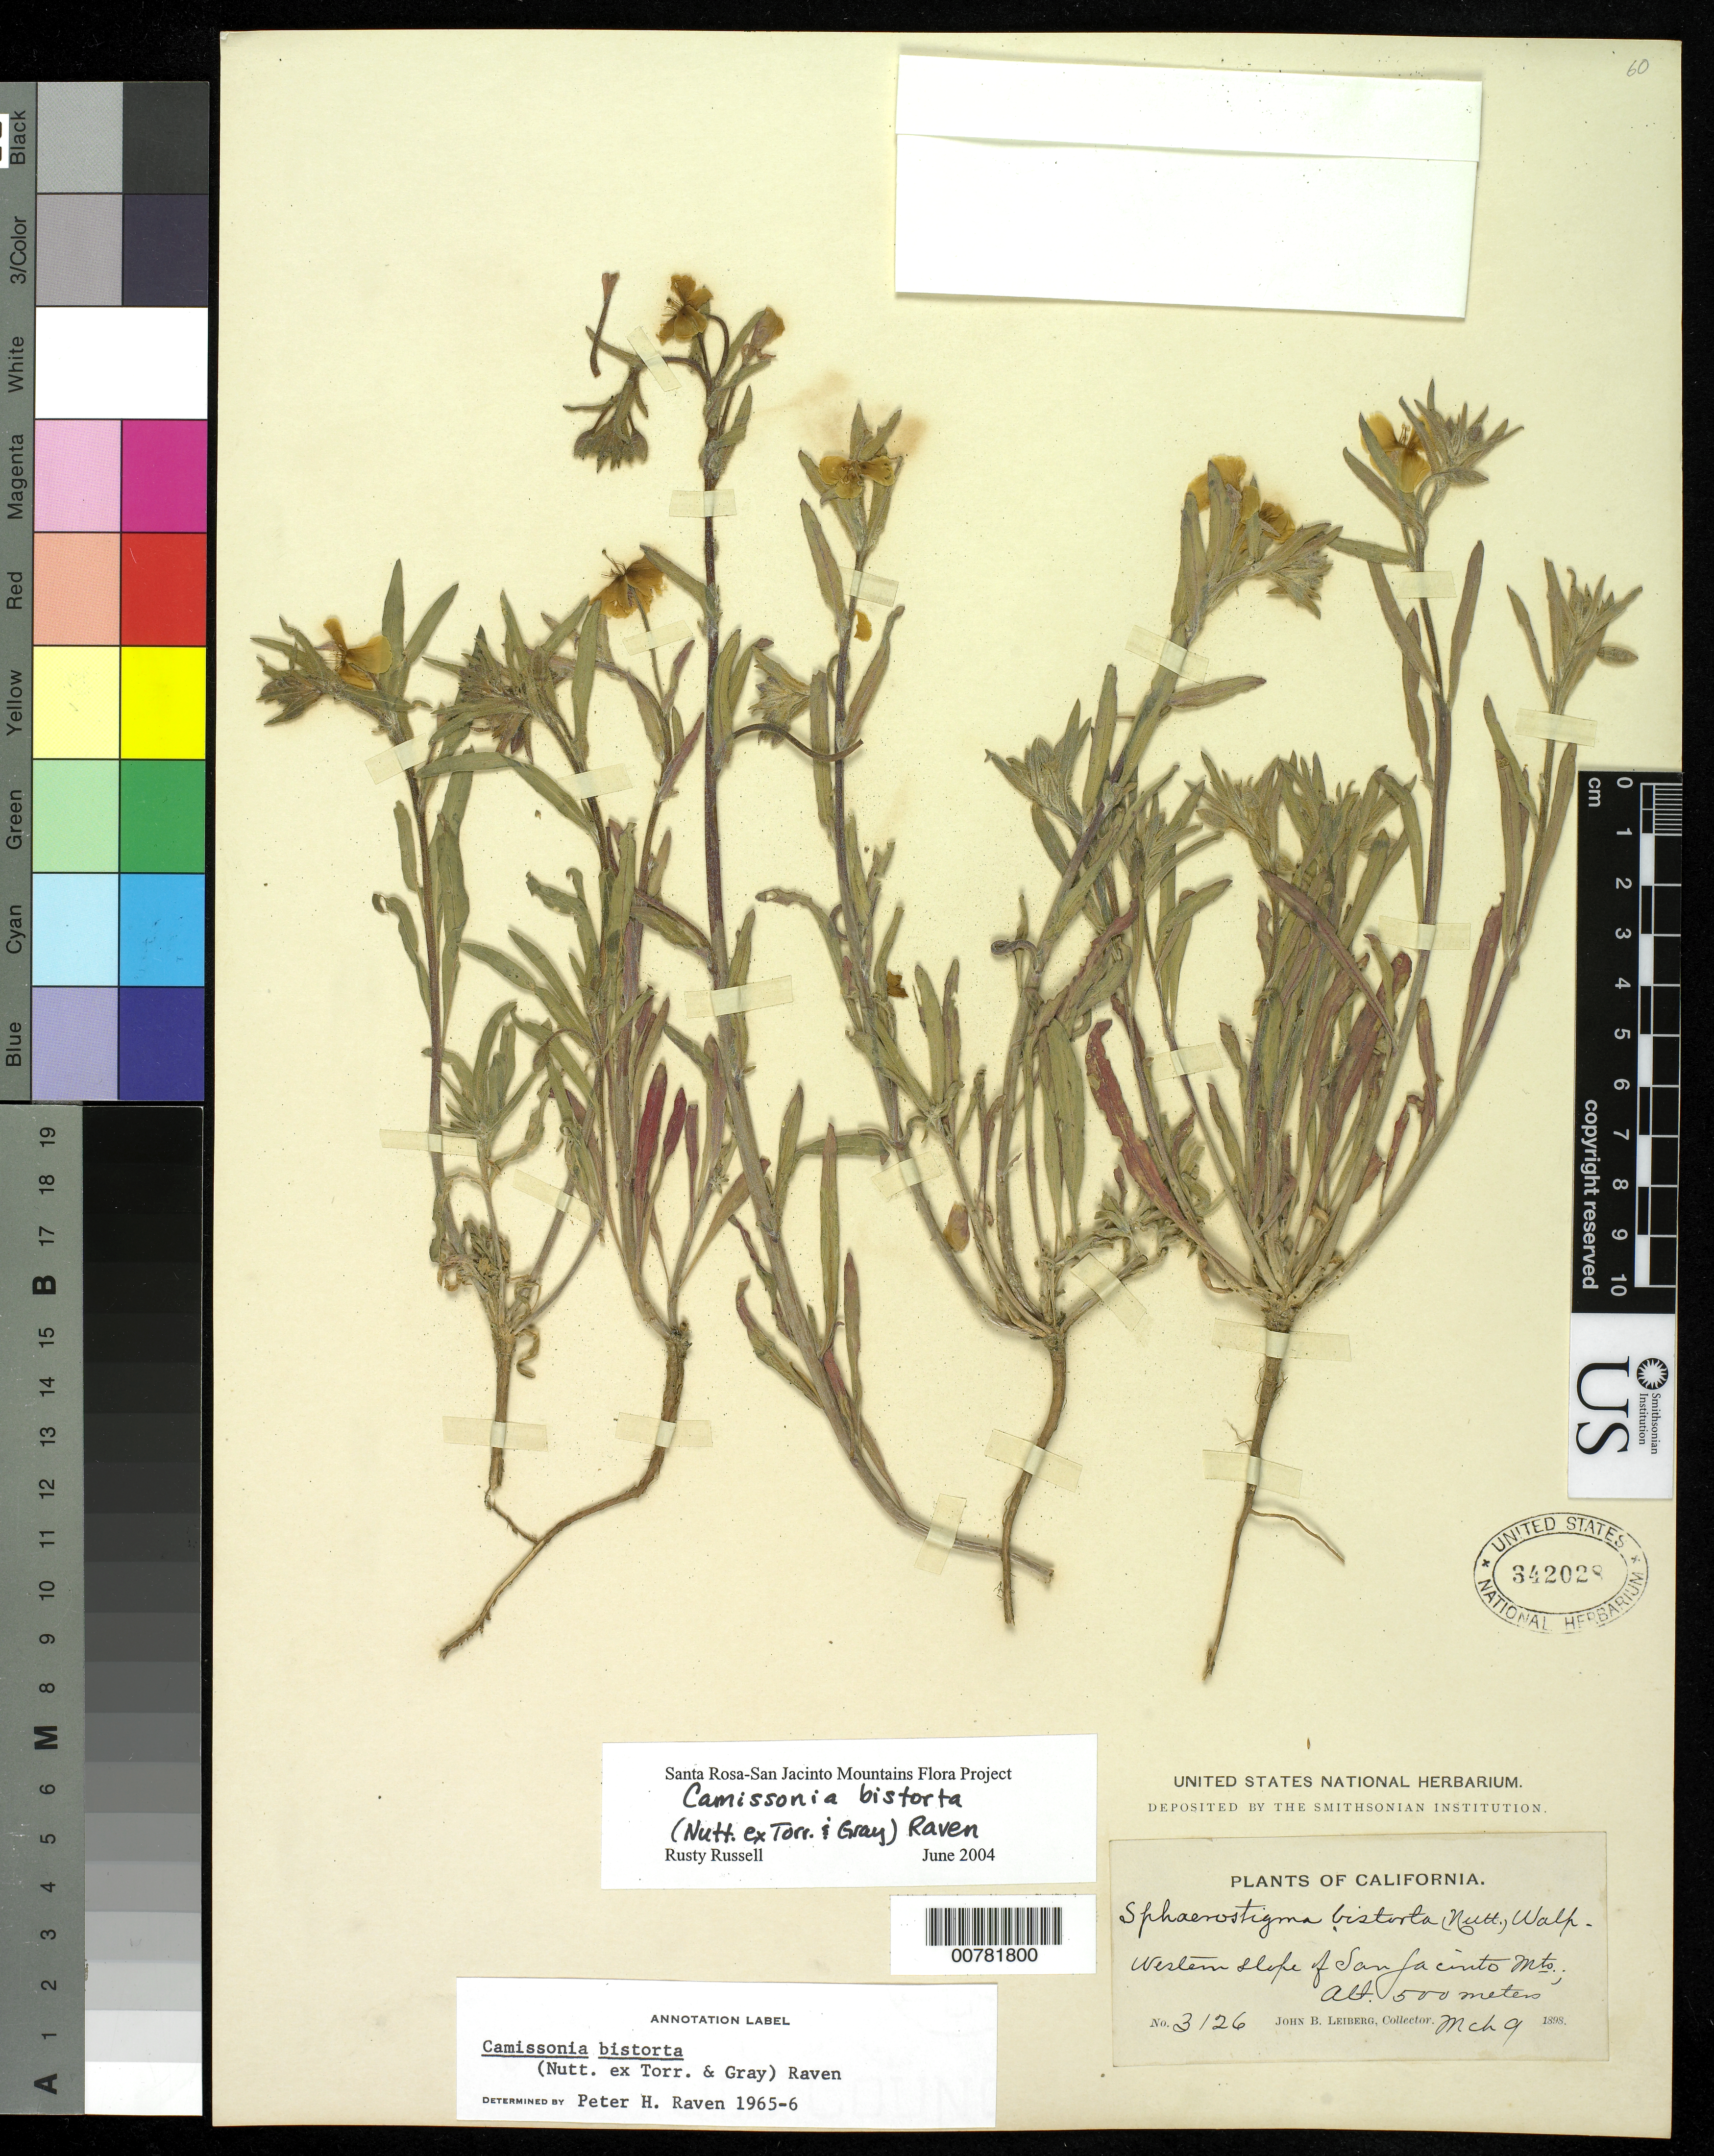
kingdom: Plantae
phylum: Tracheophyta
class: Magnoliopsida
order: Myrtales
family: Onagraceae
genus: Camissoniopsis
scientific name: Camissoniopsis bistorta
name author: (Nutt. ex Torr. & A. Gray) W.L. Wagner & Hoch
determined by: Wagner, W. L., (BOT), Smithsonian Institution - National Museum of Natural History (UNITED STATES)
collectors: J. B. Leiberg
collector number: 3126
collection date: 1898-03-09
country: United States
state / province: California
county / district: Riverside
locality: Western slope of San Jacinto Mts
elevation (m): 500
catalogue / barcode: US 342028